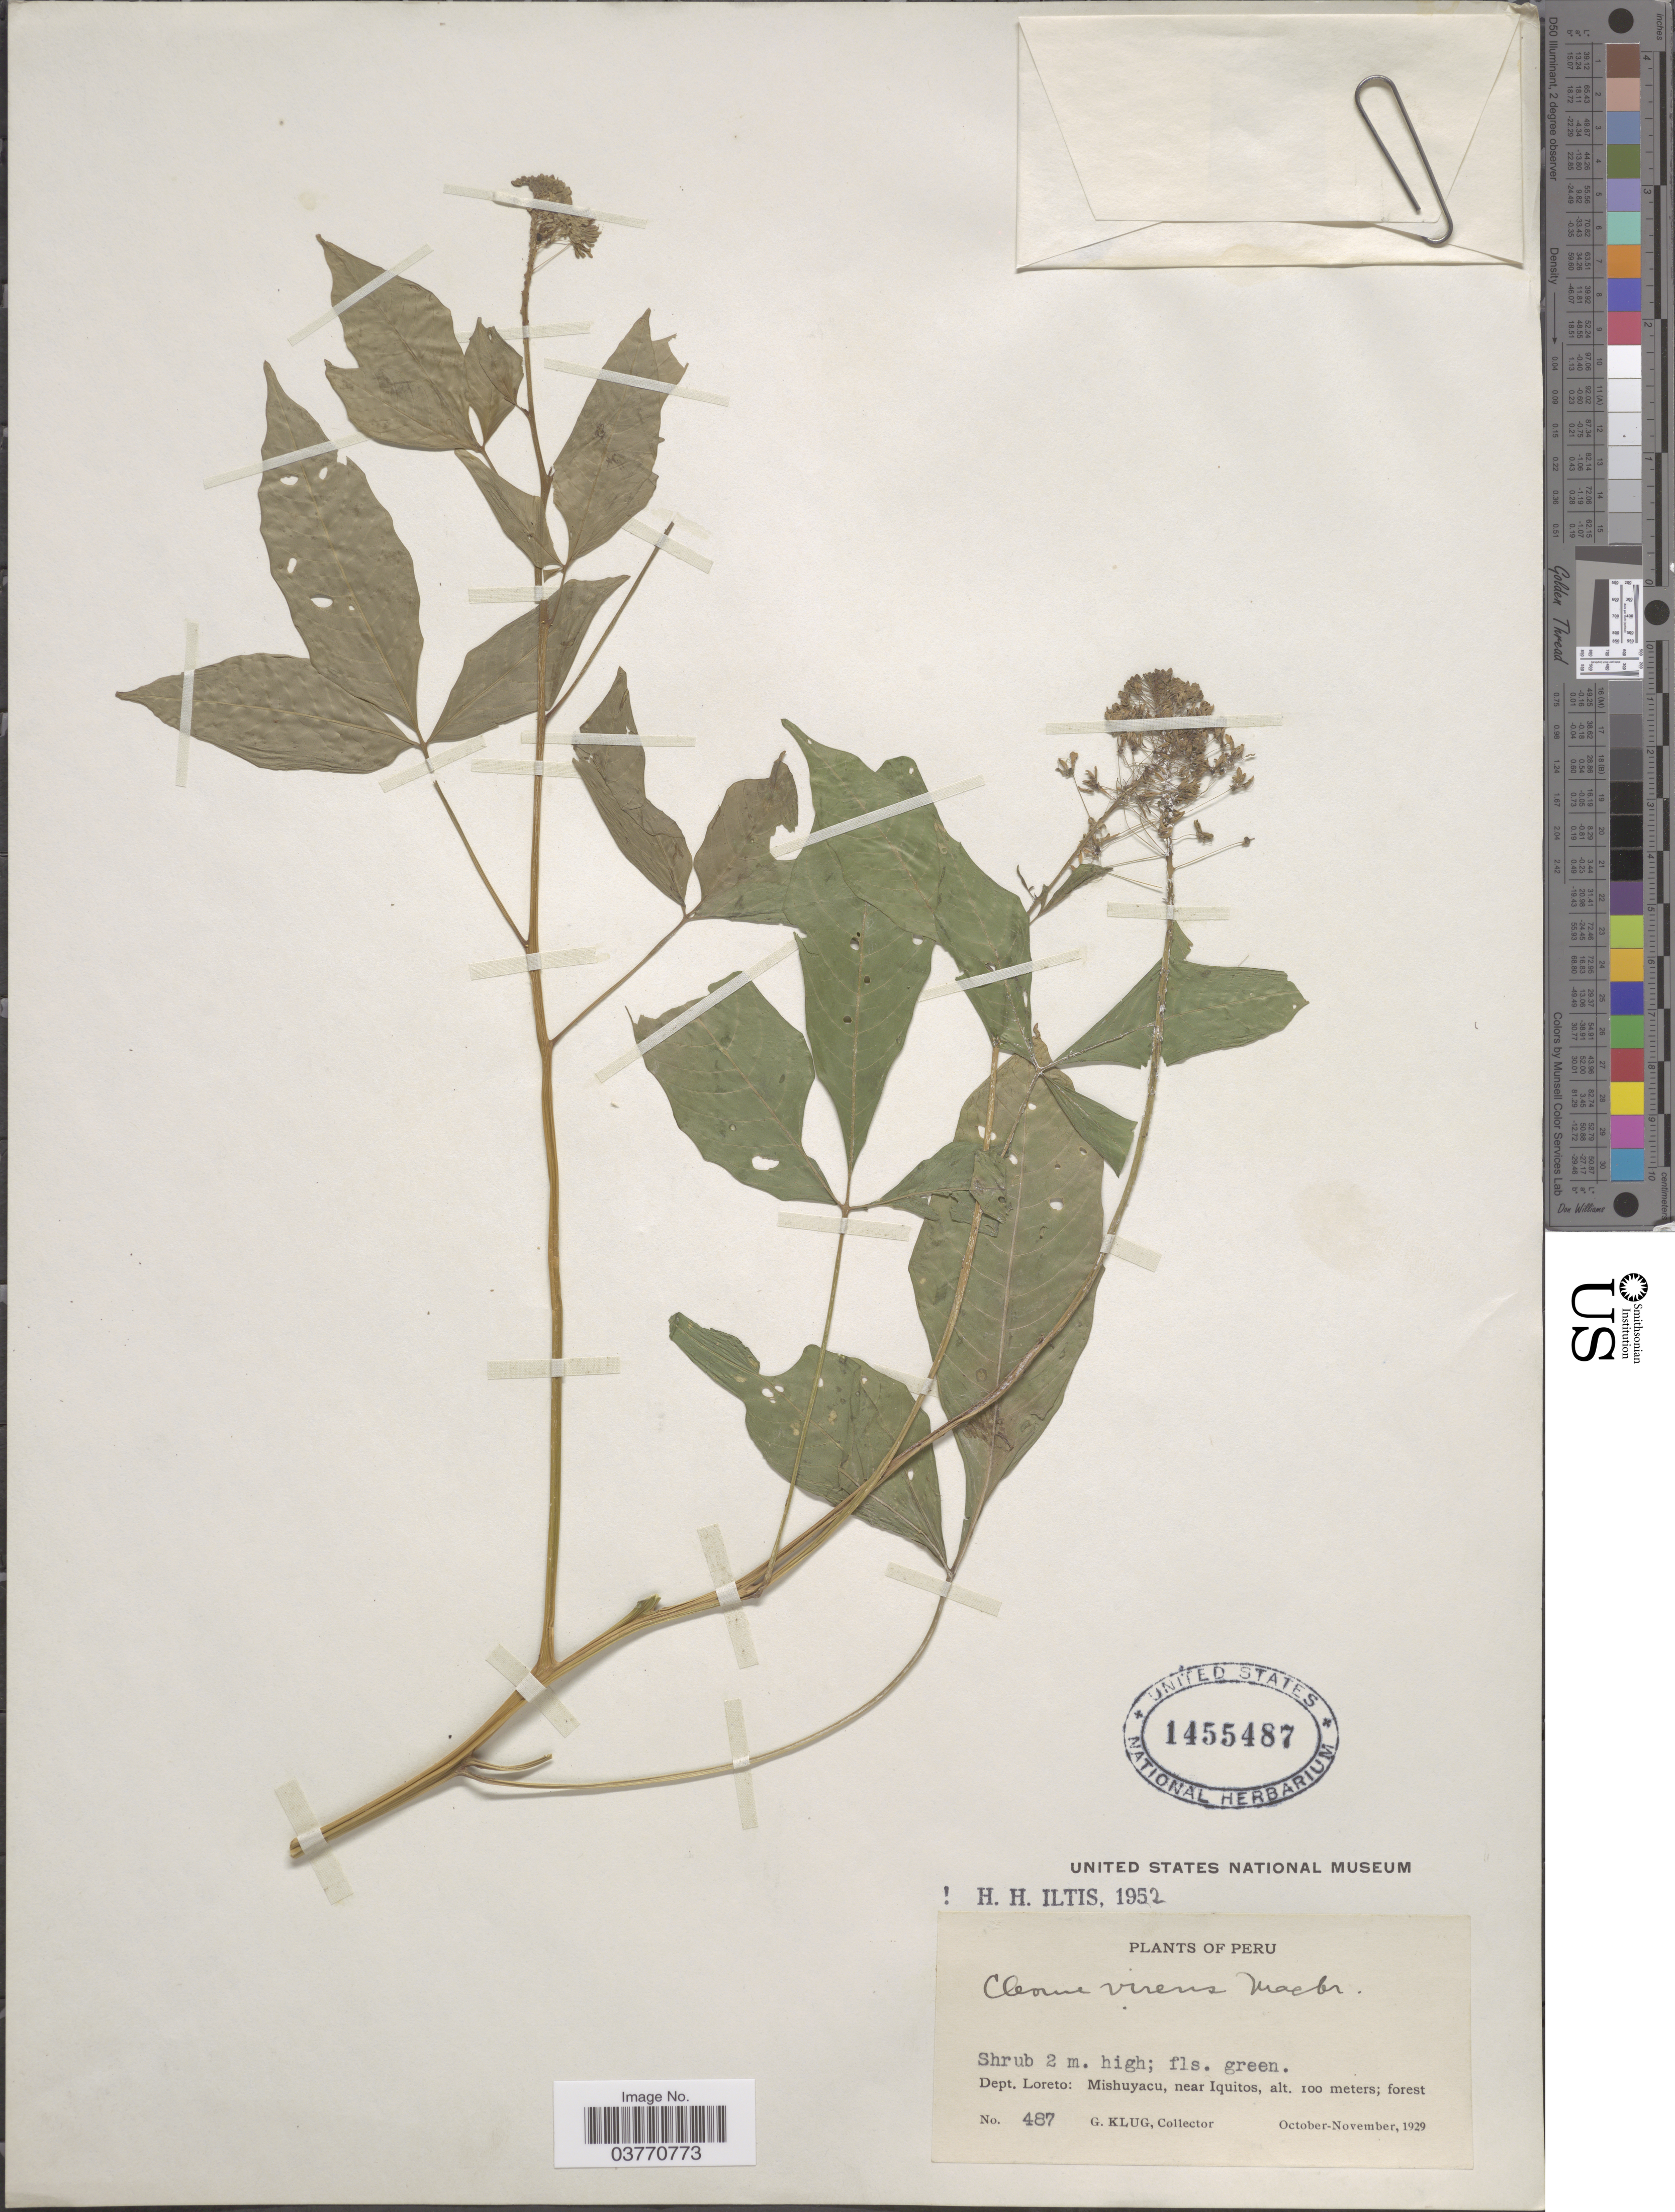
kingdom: Plantae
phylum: Tracheophyta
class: Magnoliopsida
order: Brassicales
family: Cleomaceae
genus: Tarenaya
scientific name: Tarenaya virens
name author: (J.F. Macbr.) Soares Neto & Roalson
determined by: Strong, M. T., (US), Smithsonian Institution - National Museum of Natural History (UNITED STATES)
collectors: G. Klug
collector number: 487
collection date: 1929-10/1929-11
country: Peru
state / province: Loreto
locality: Dept. Loreto: Mishuyacu, near Iquitos.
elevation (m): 100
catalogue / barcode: US 1455487